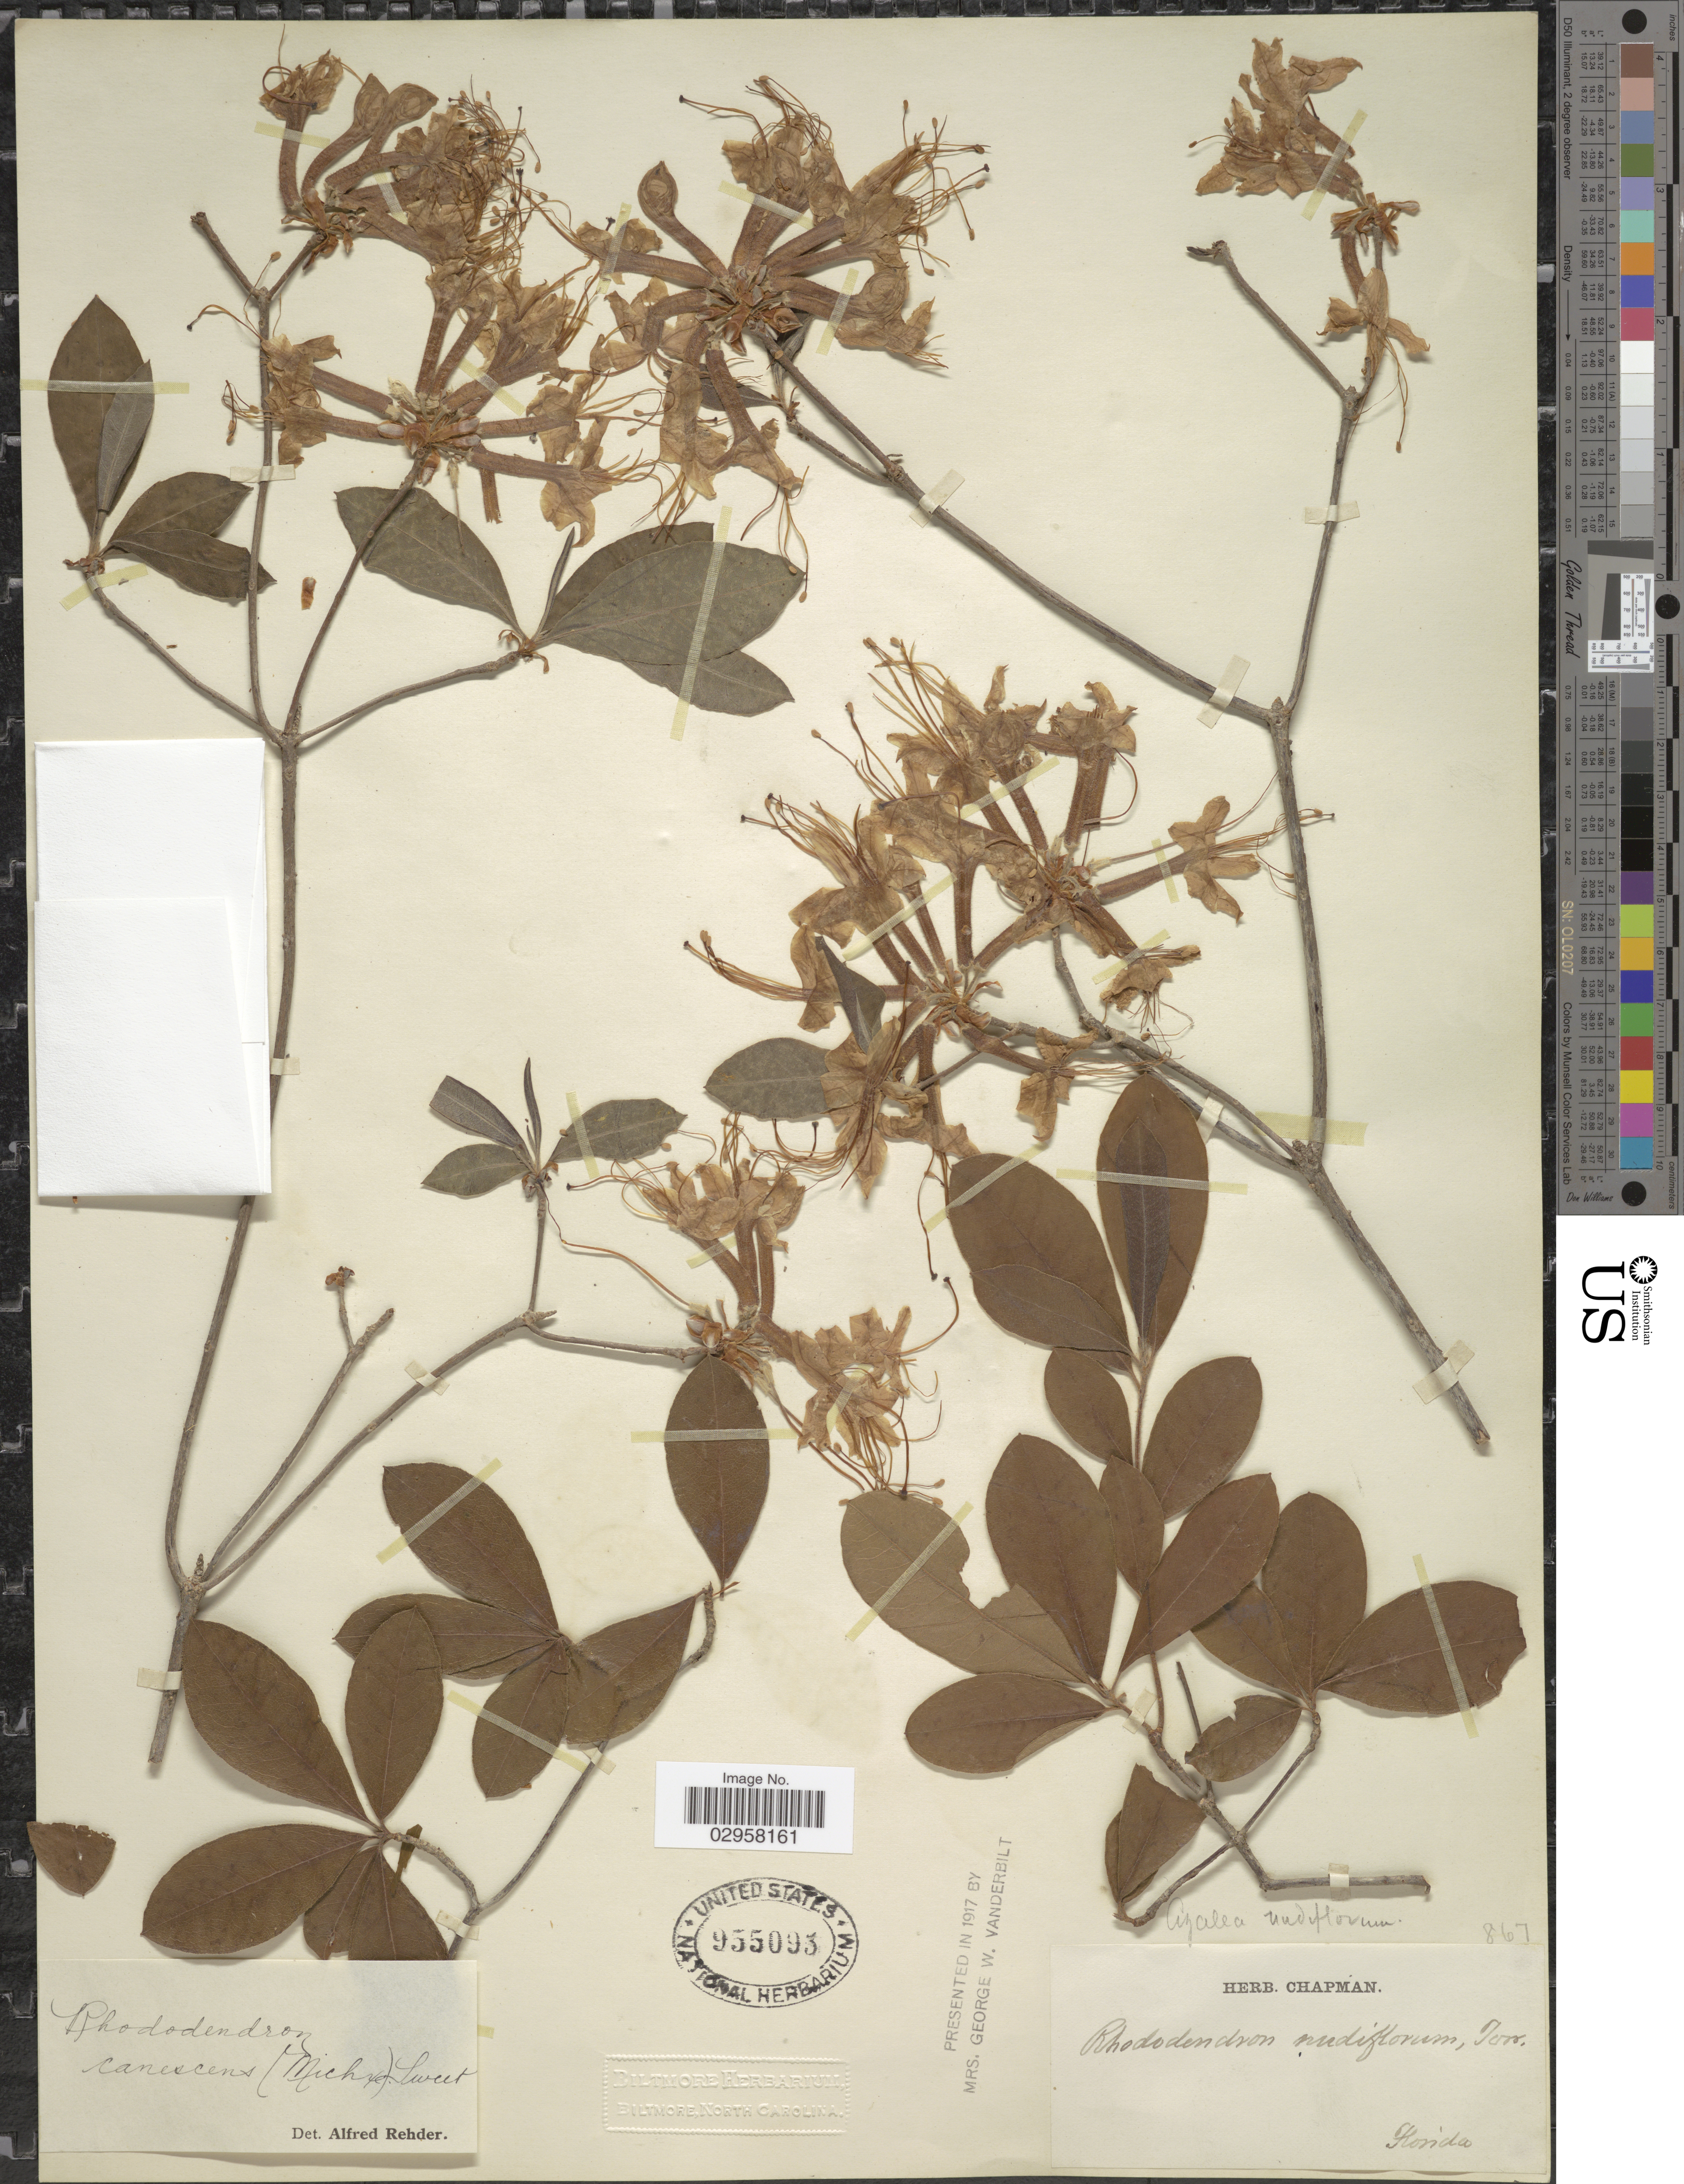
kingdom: Plantae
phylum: Tracheophyta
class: Magnoliopsida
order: Ericales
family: Ericaceae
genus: Rhododendron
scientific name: Rhododendron canescens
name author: (Michx.) Sweet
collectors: ex herb. Chapman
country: United States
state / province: Florida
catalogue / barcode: US 955093